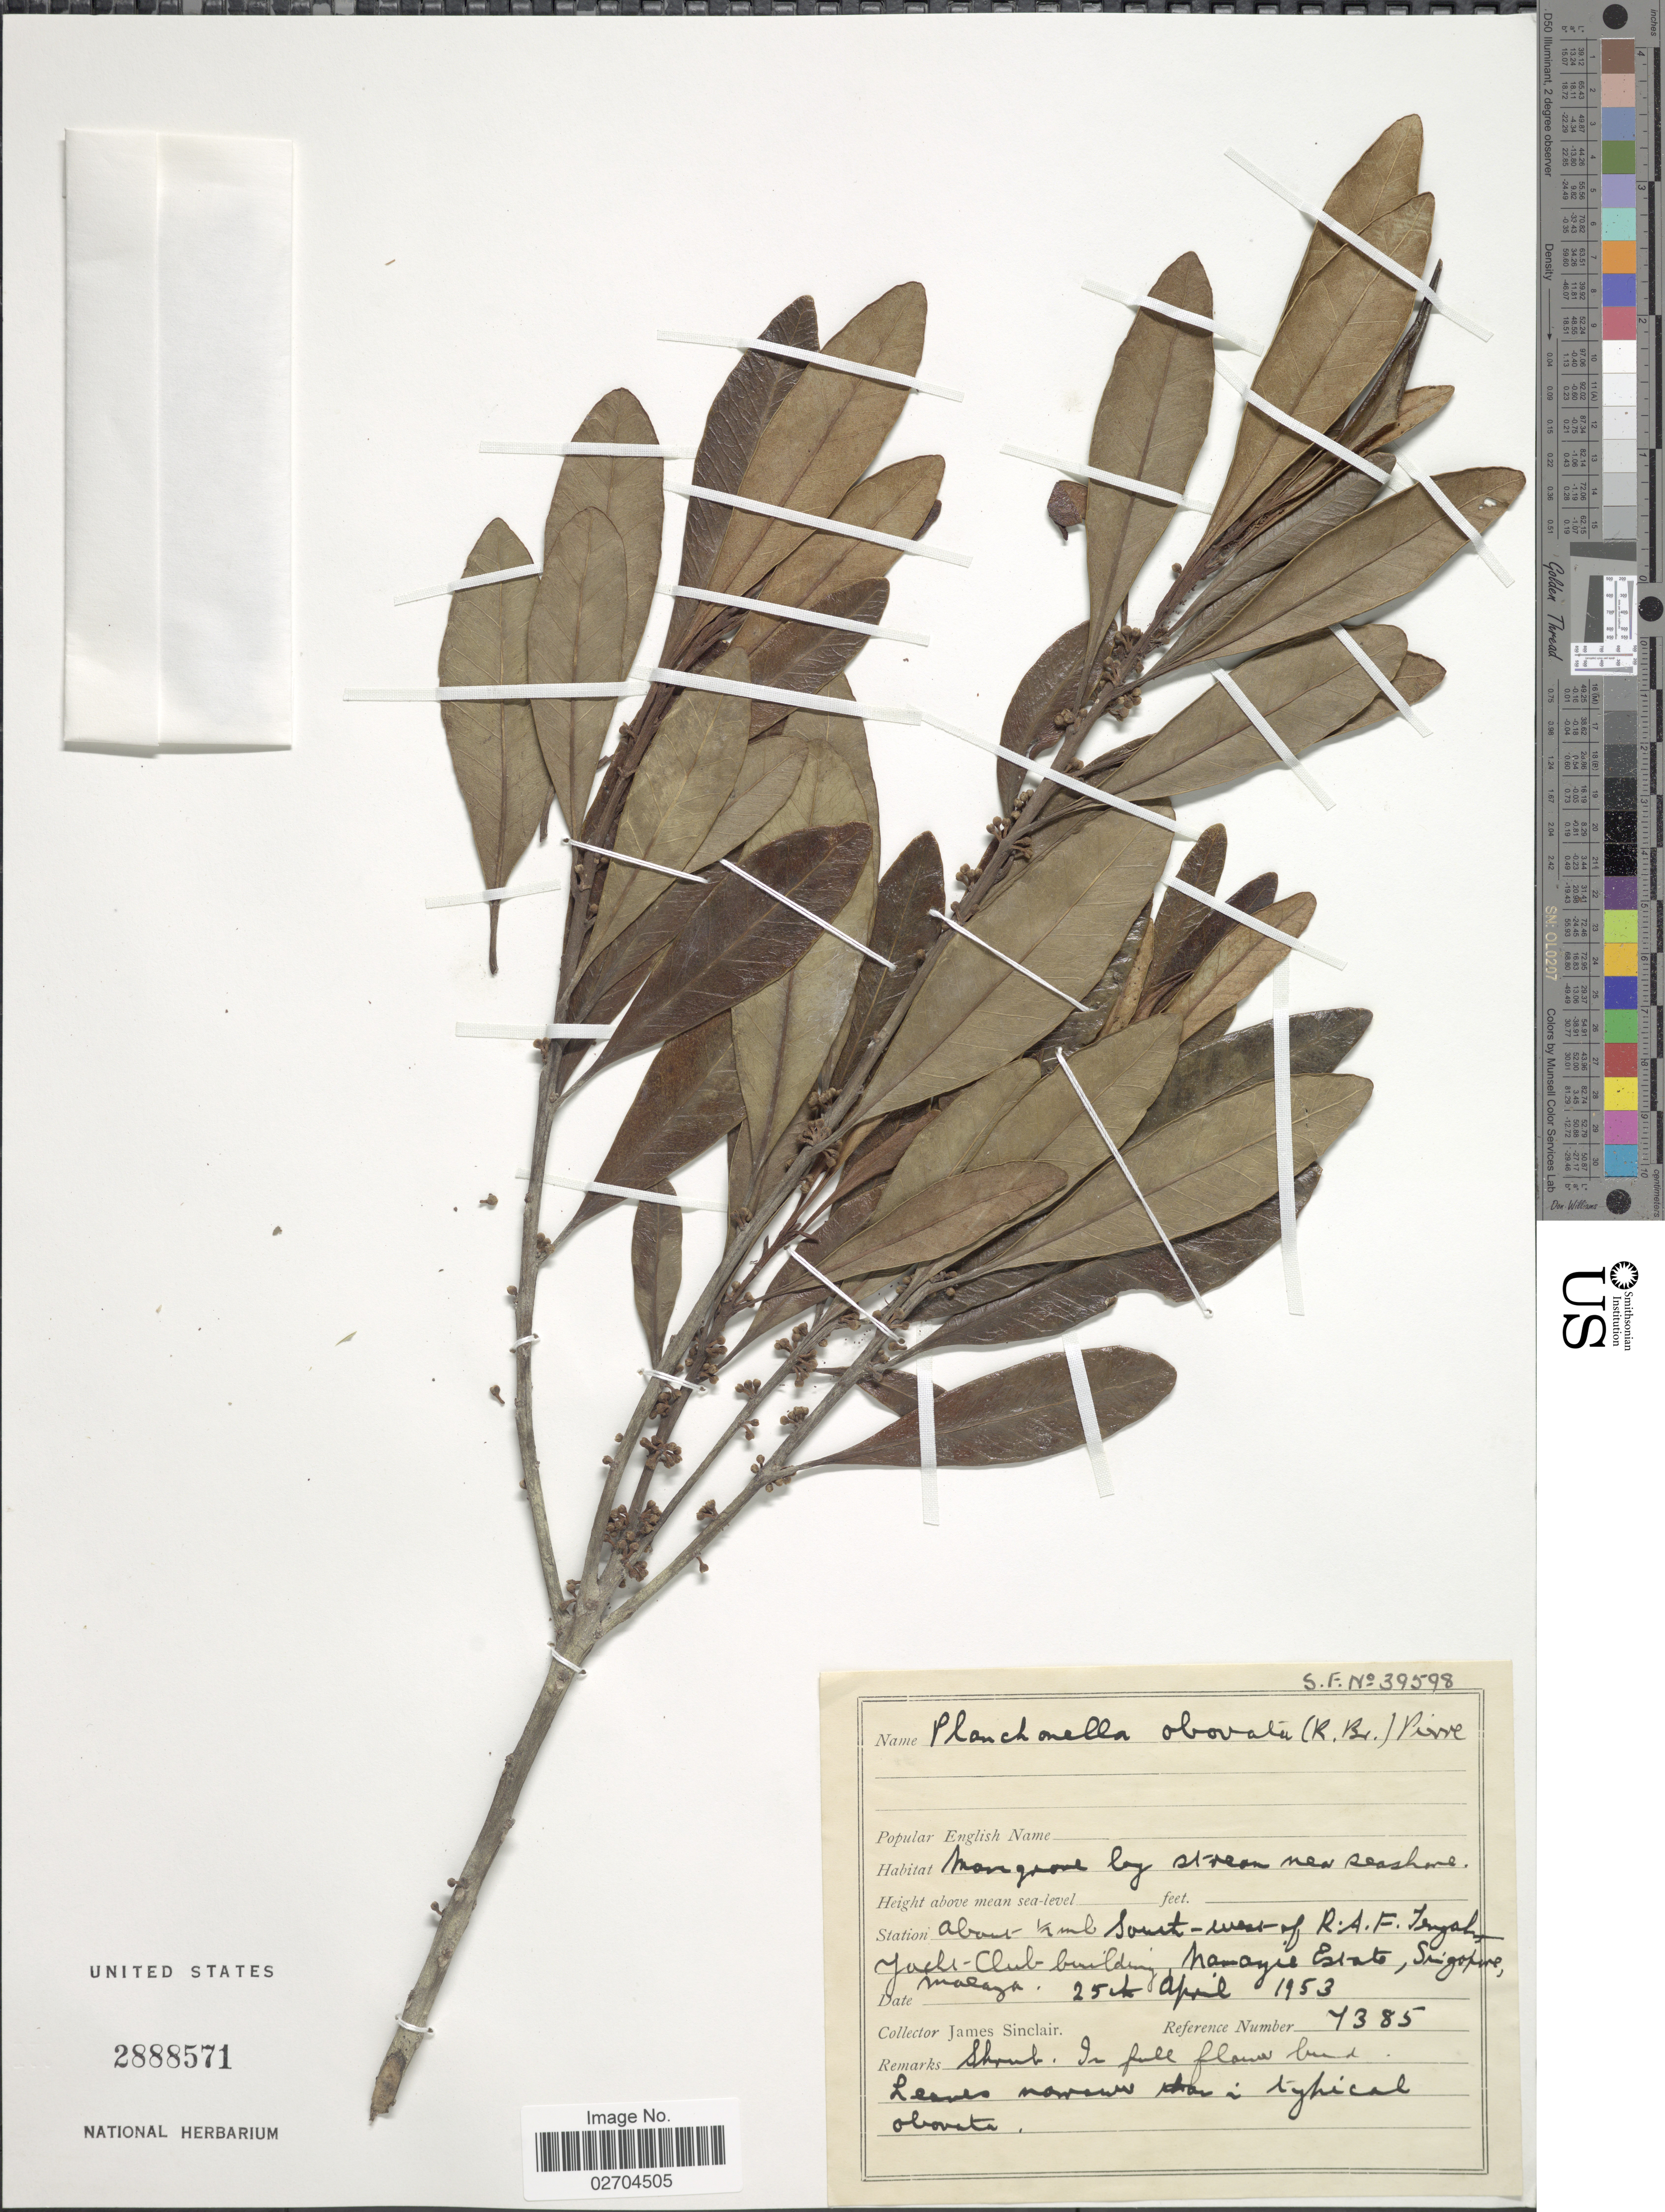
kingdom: Plantae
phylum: Tracheophyta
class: Magnoliopsida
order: Ericales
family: Sapotaceae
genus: Planchonella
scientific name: Planchonella obovata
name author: (R. Br.) Pierre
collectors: J. Sinclair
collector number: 7385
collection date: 1953-04-25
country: Singapore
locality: About ½ ml South-west of R. A. F. Tengah Jacks-Club building, Namazie Estate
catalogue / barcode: US 2888571